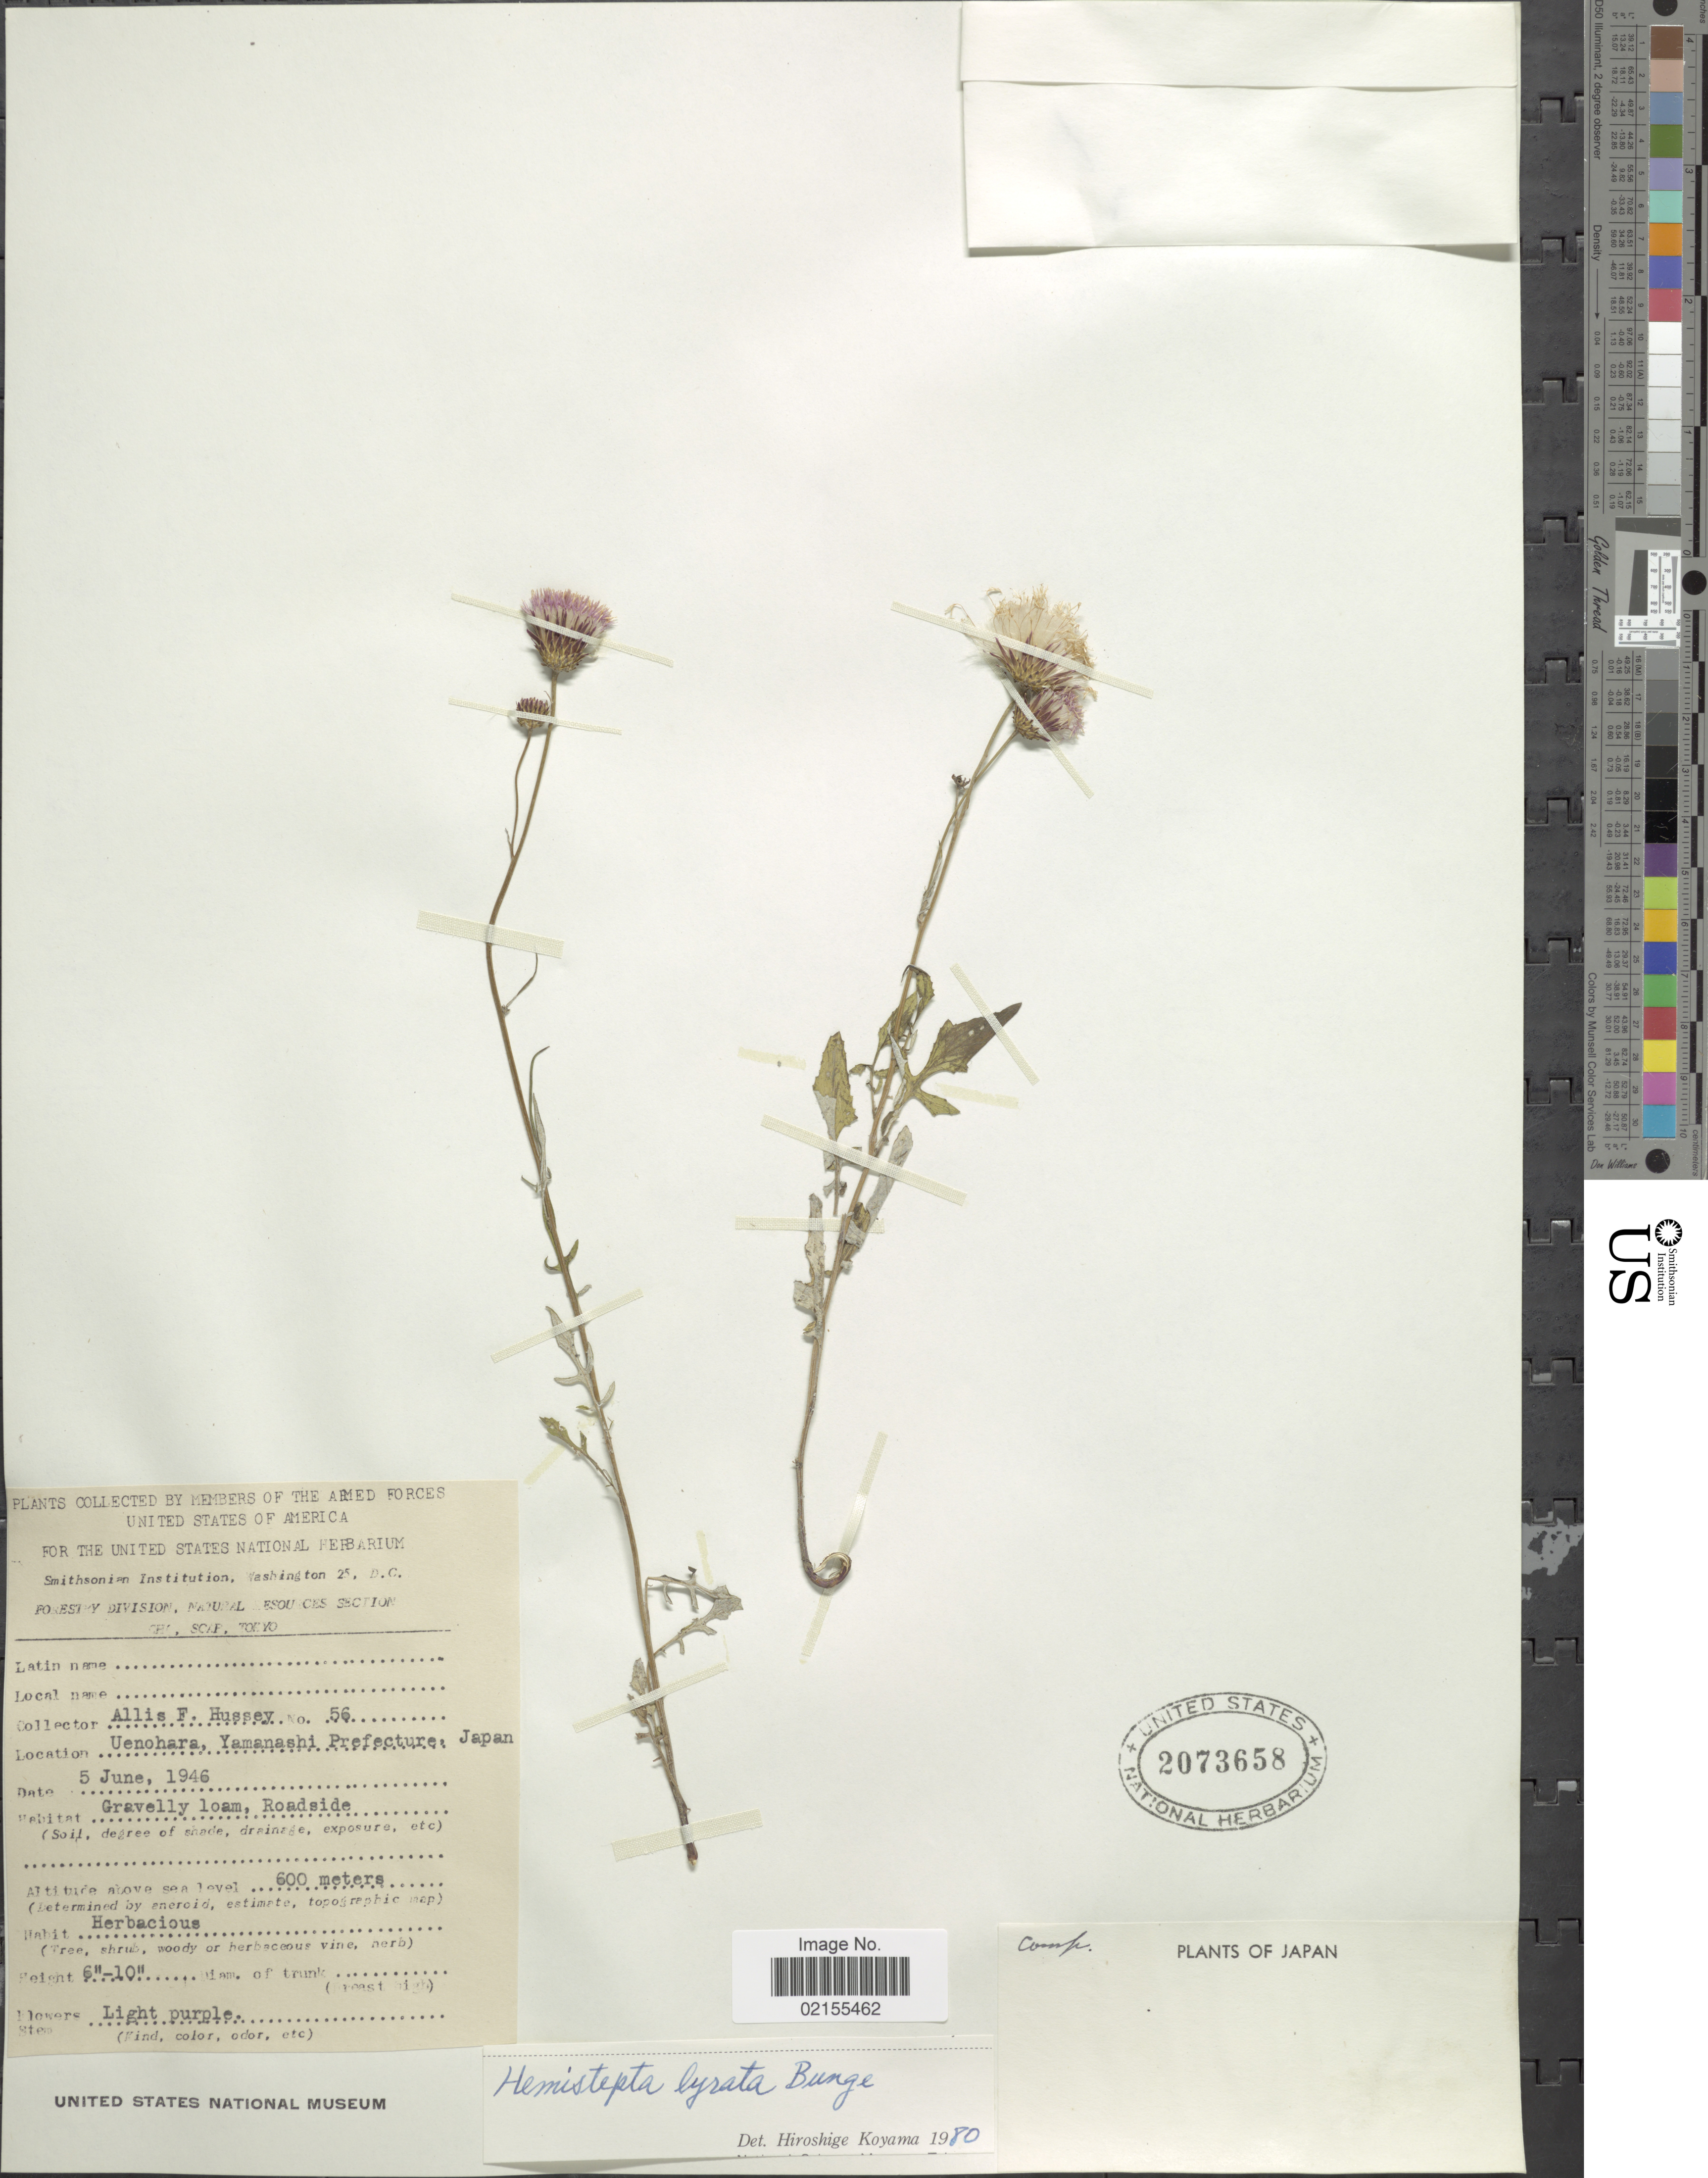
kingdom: Plantae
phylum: Tracheophyta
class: Magnoliopsida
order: Asterales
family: Asteraceae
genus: Hemistepta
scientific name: Hemistepta lyrata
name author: Bunge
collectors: A. Hussey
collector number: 56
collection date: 1946-06-05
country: Japan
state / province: Yamanasi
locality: Uenohara, Yamanashi Prefecture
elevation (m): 600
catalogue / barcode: US 2073658